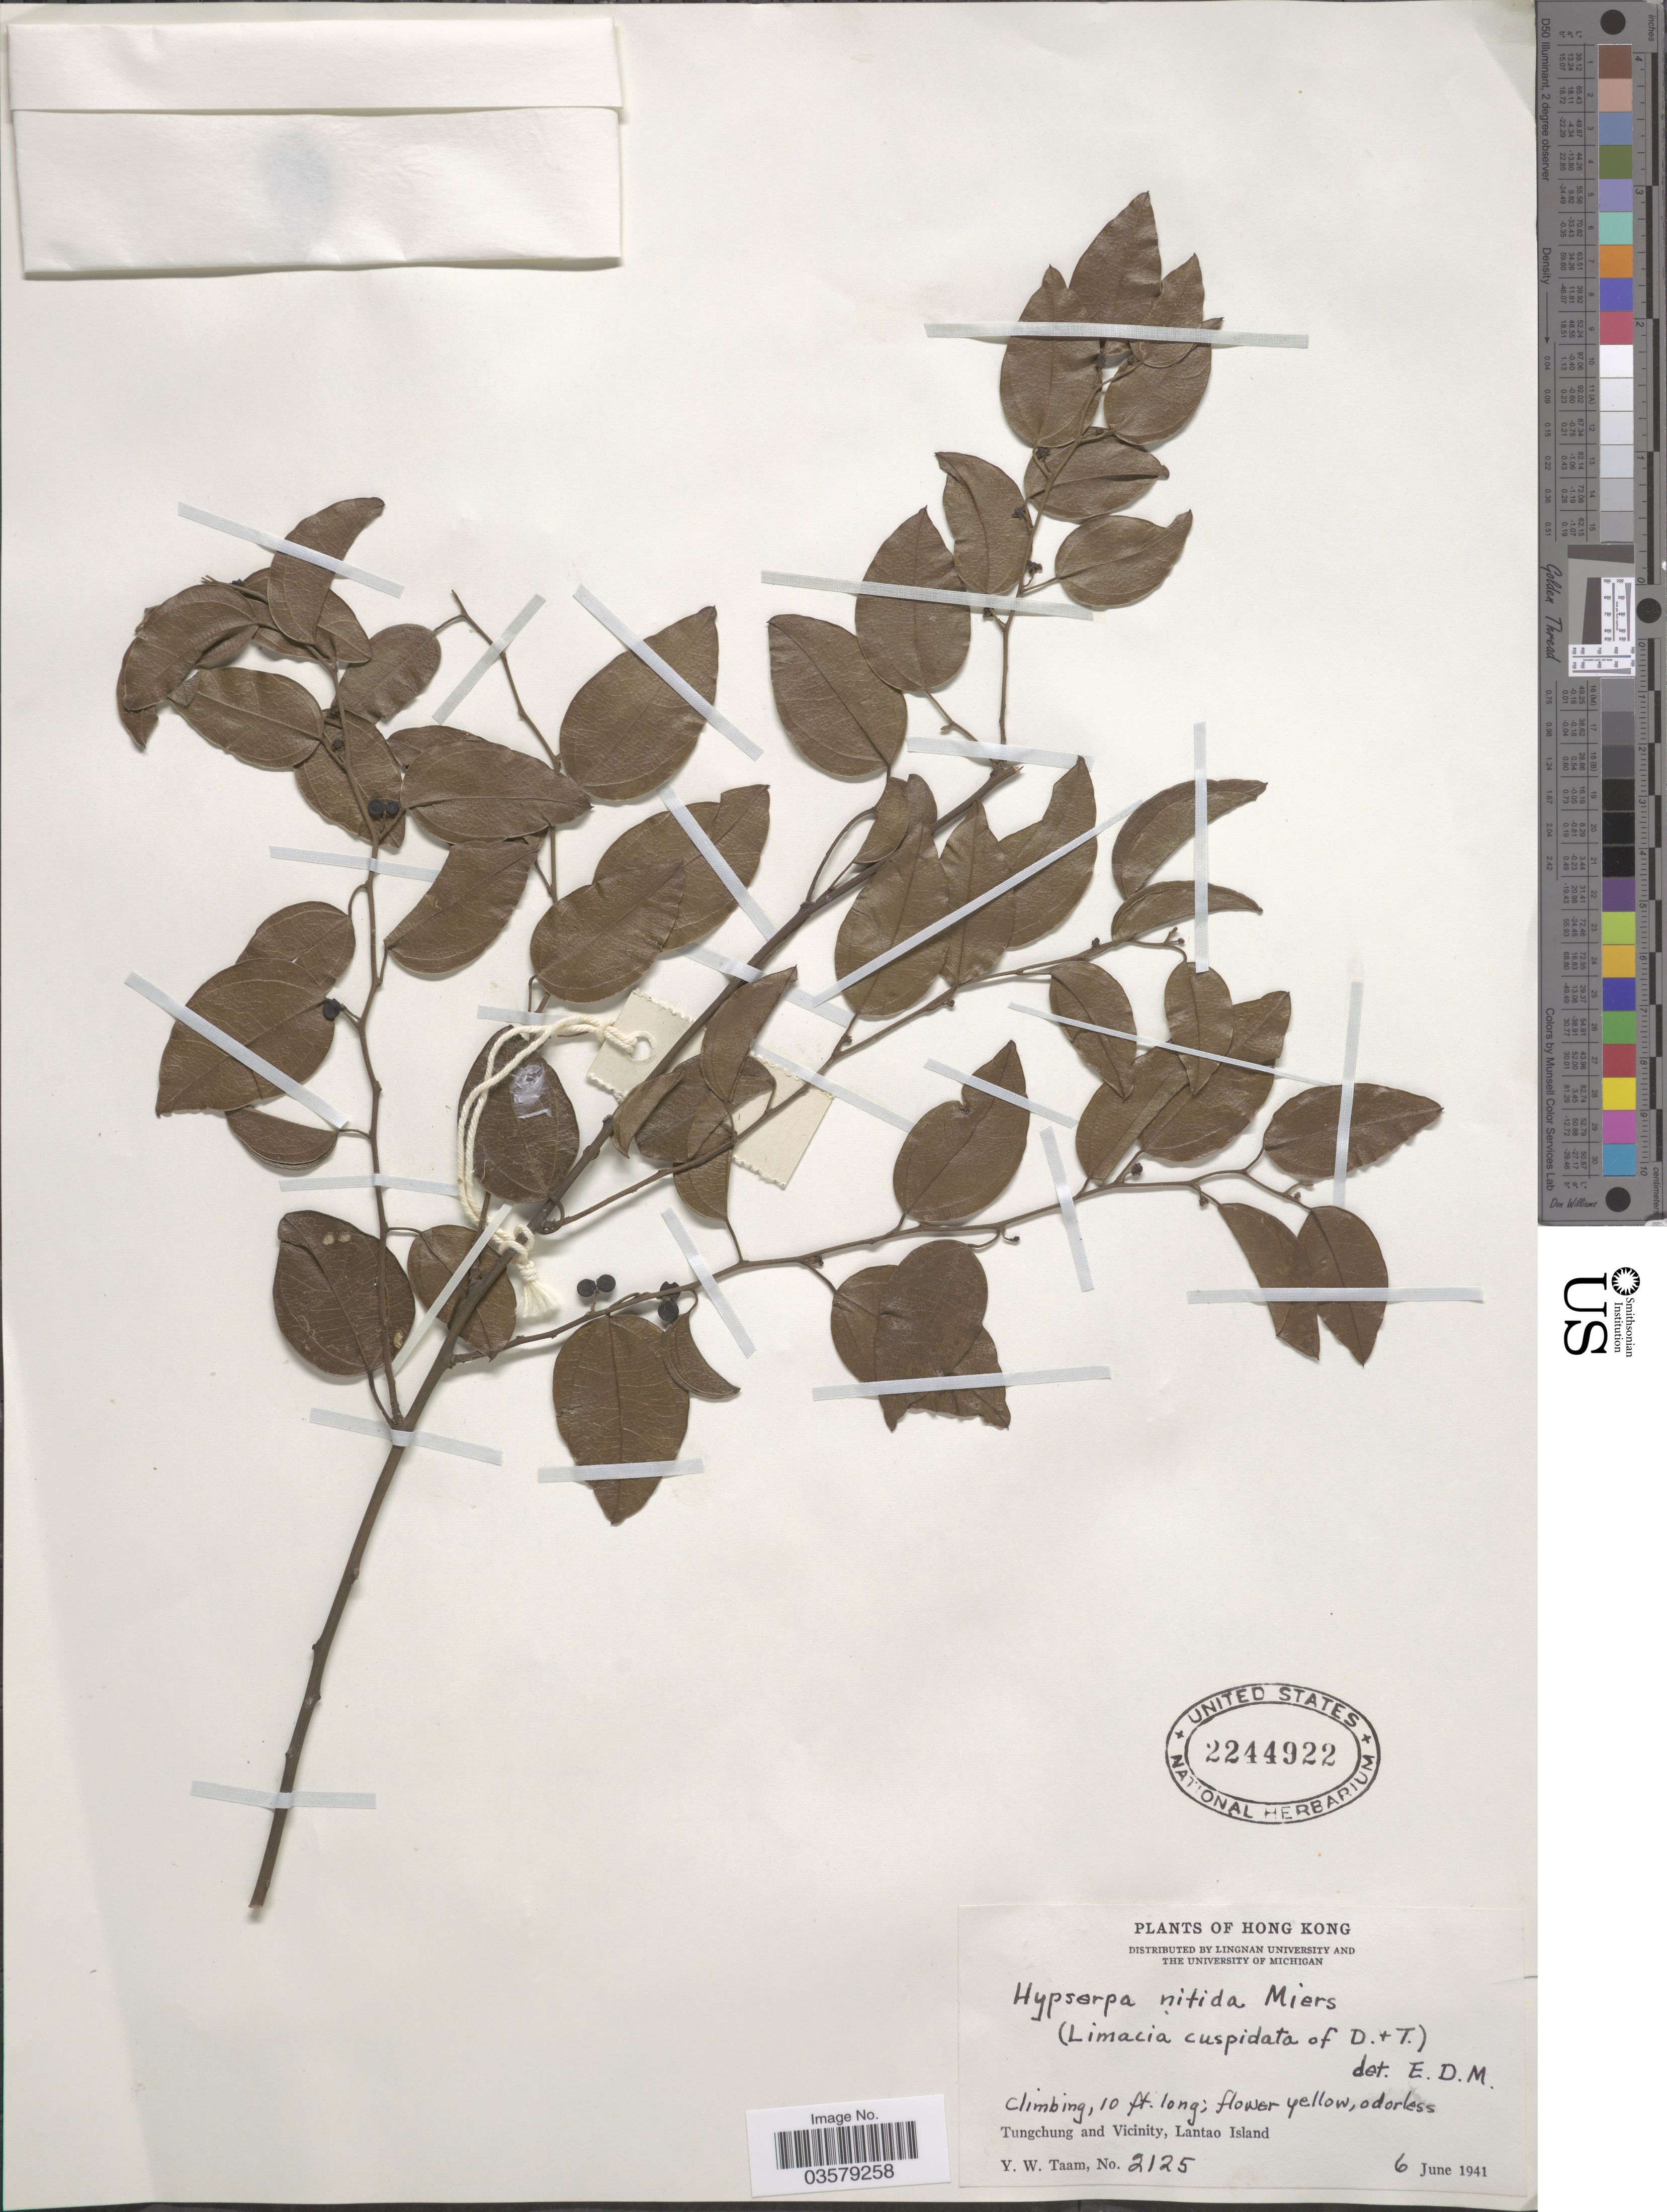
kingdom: Plantae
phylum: Tracheophyta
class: Magnoliopsida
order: Ranunculales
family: Menispermaceae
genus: Hypserpa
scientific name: Hypserpa nitida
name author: Miers ex Benth.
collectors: Y. W. Taam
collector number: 2125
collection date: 1941-06-06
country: China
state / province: Hong Kong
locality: Tungchung and Vicinity, Lantao Island.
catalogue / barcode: US 2244922